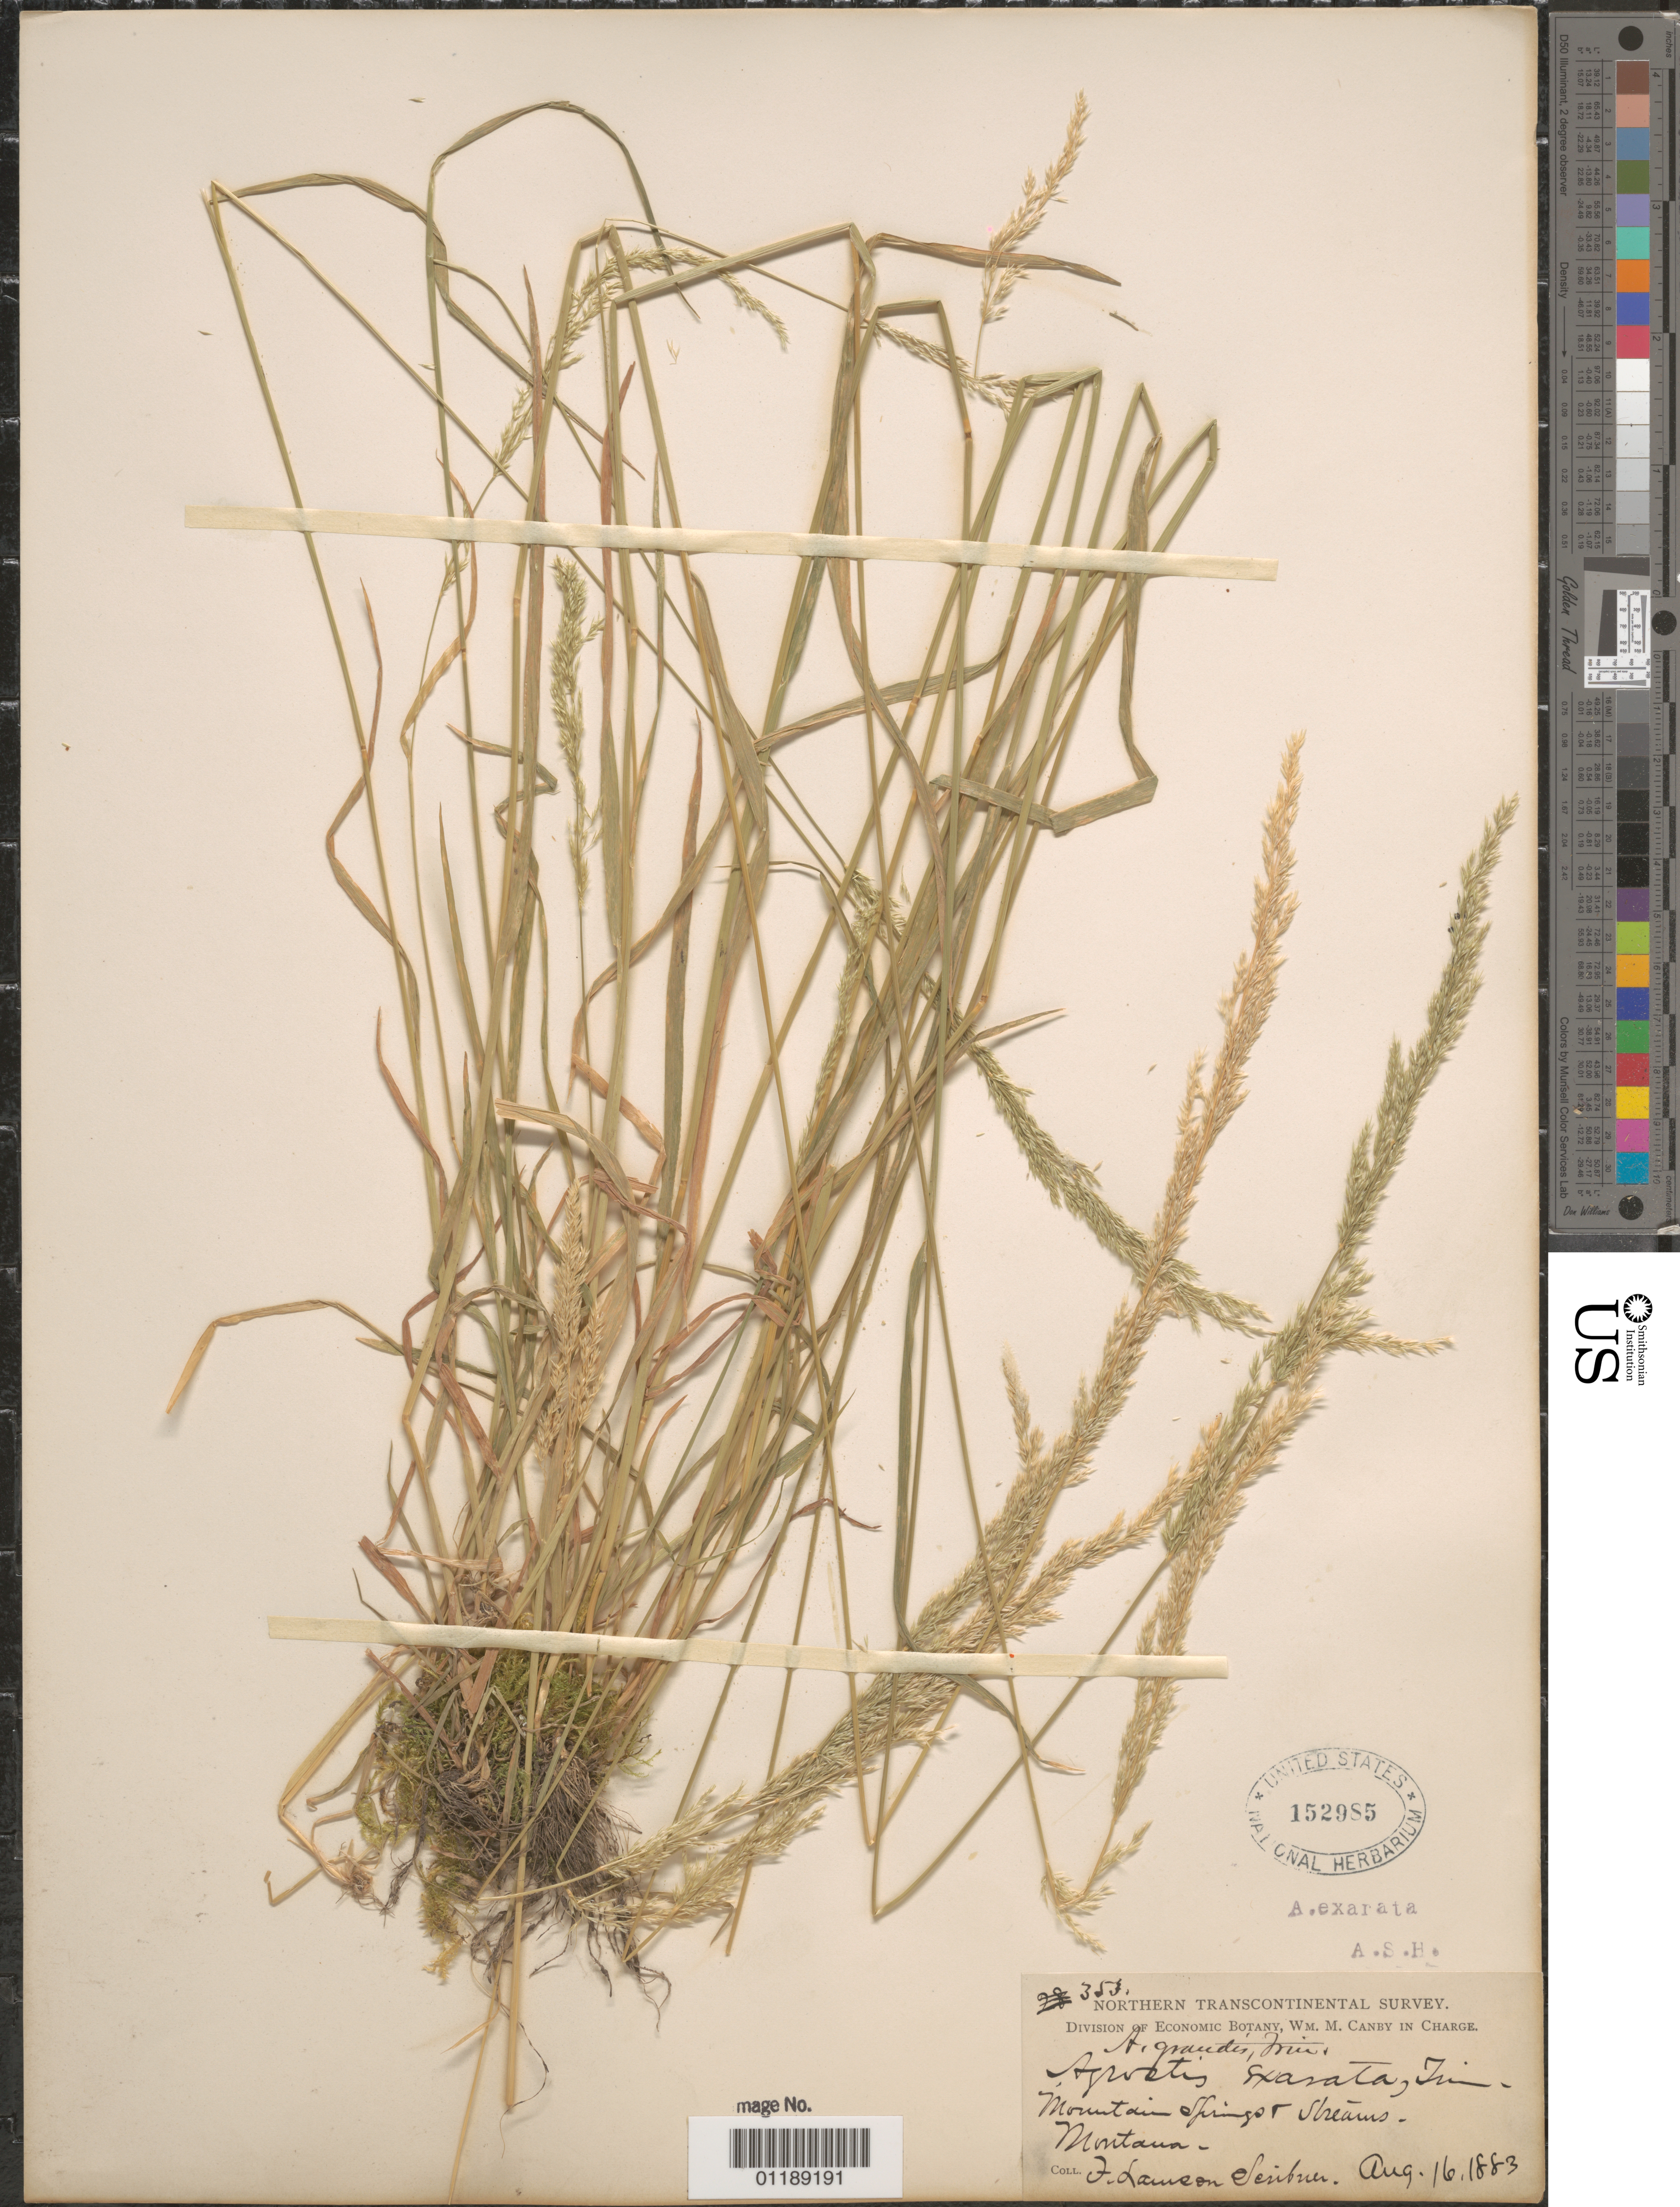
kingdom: Plantae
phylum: Tracheophyta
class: Liliopsida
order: Poales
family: Poaceae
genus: Agrostis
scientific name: Agrostis exarata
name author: Trin.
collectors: F. L. Scribner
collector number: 353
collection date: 1883-08-16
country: United States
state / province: Montana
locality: Mountain Springs.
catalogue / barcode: US 152985